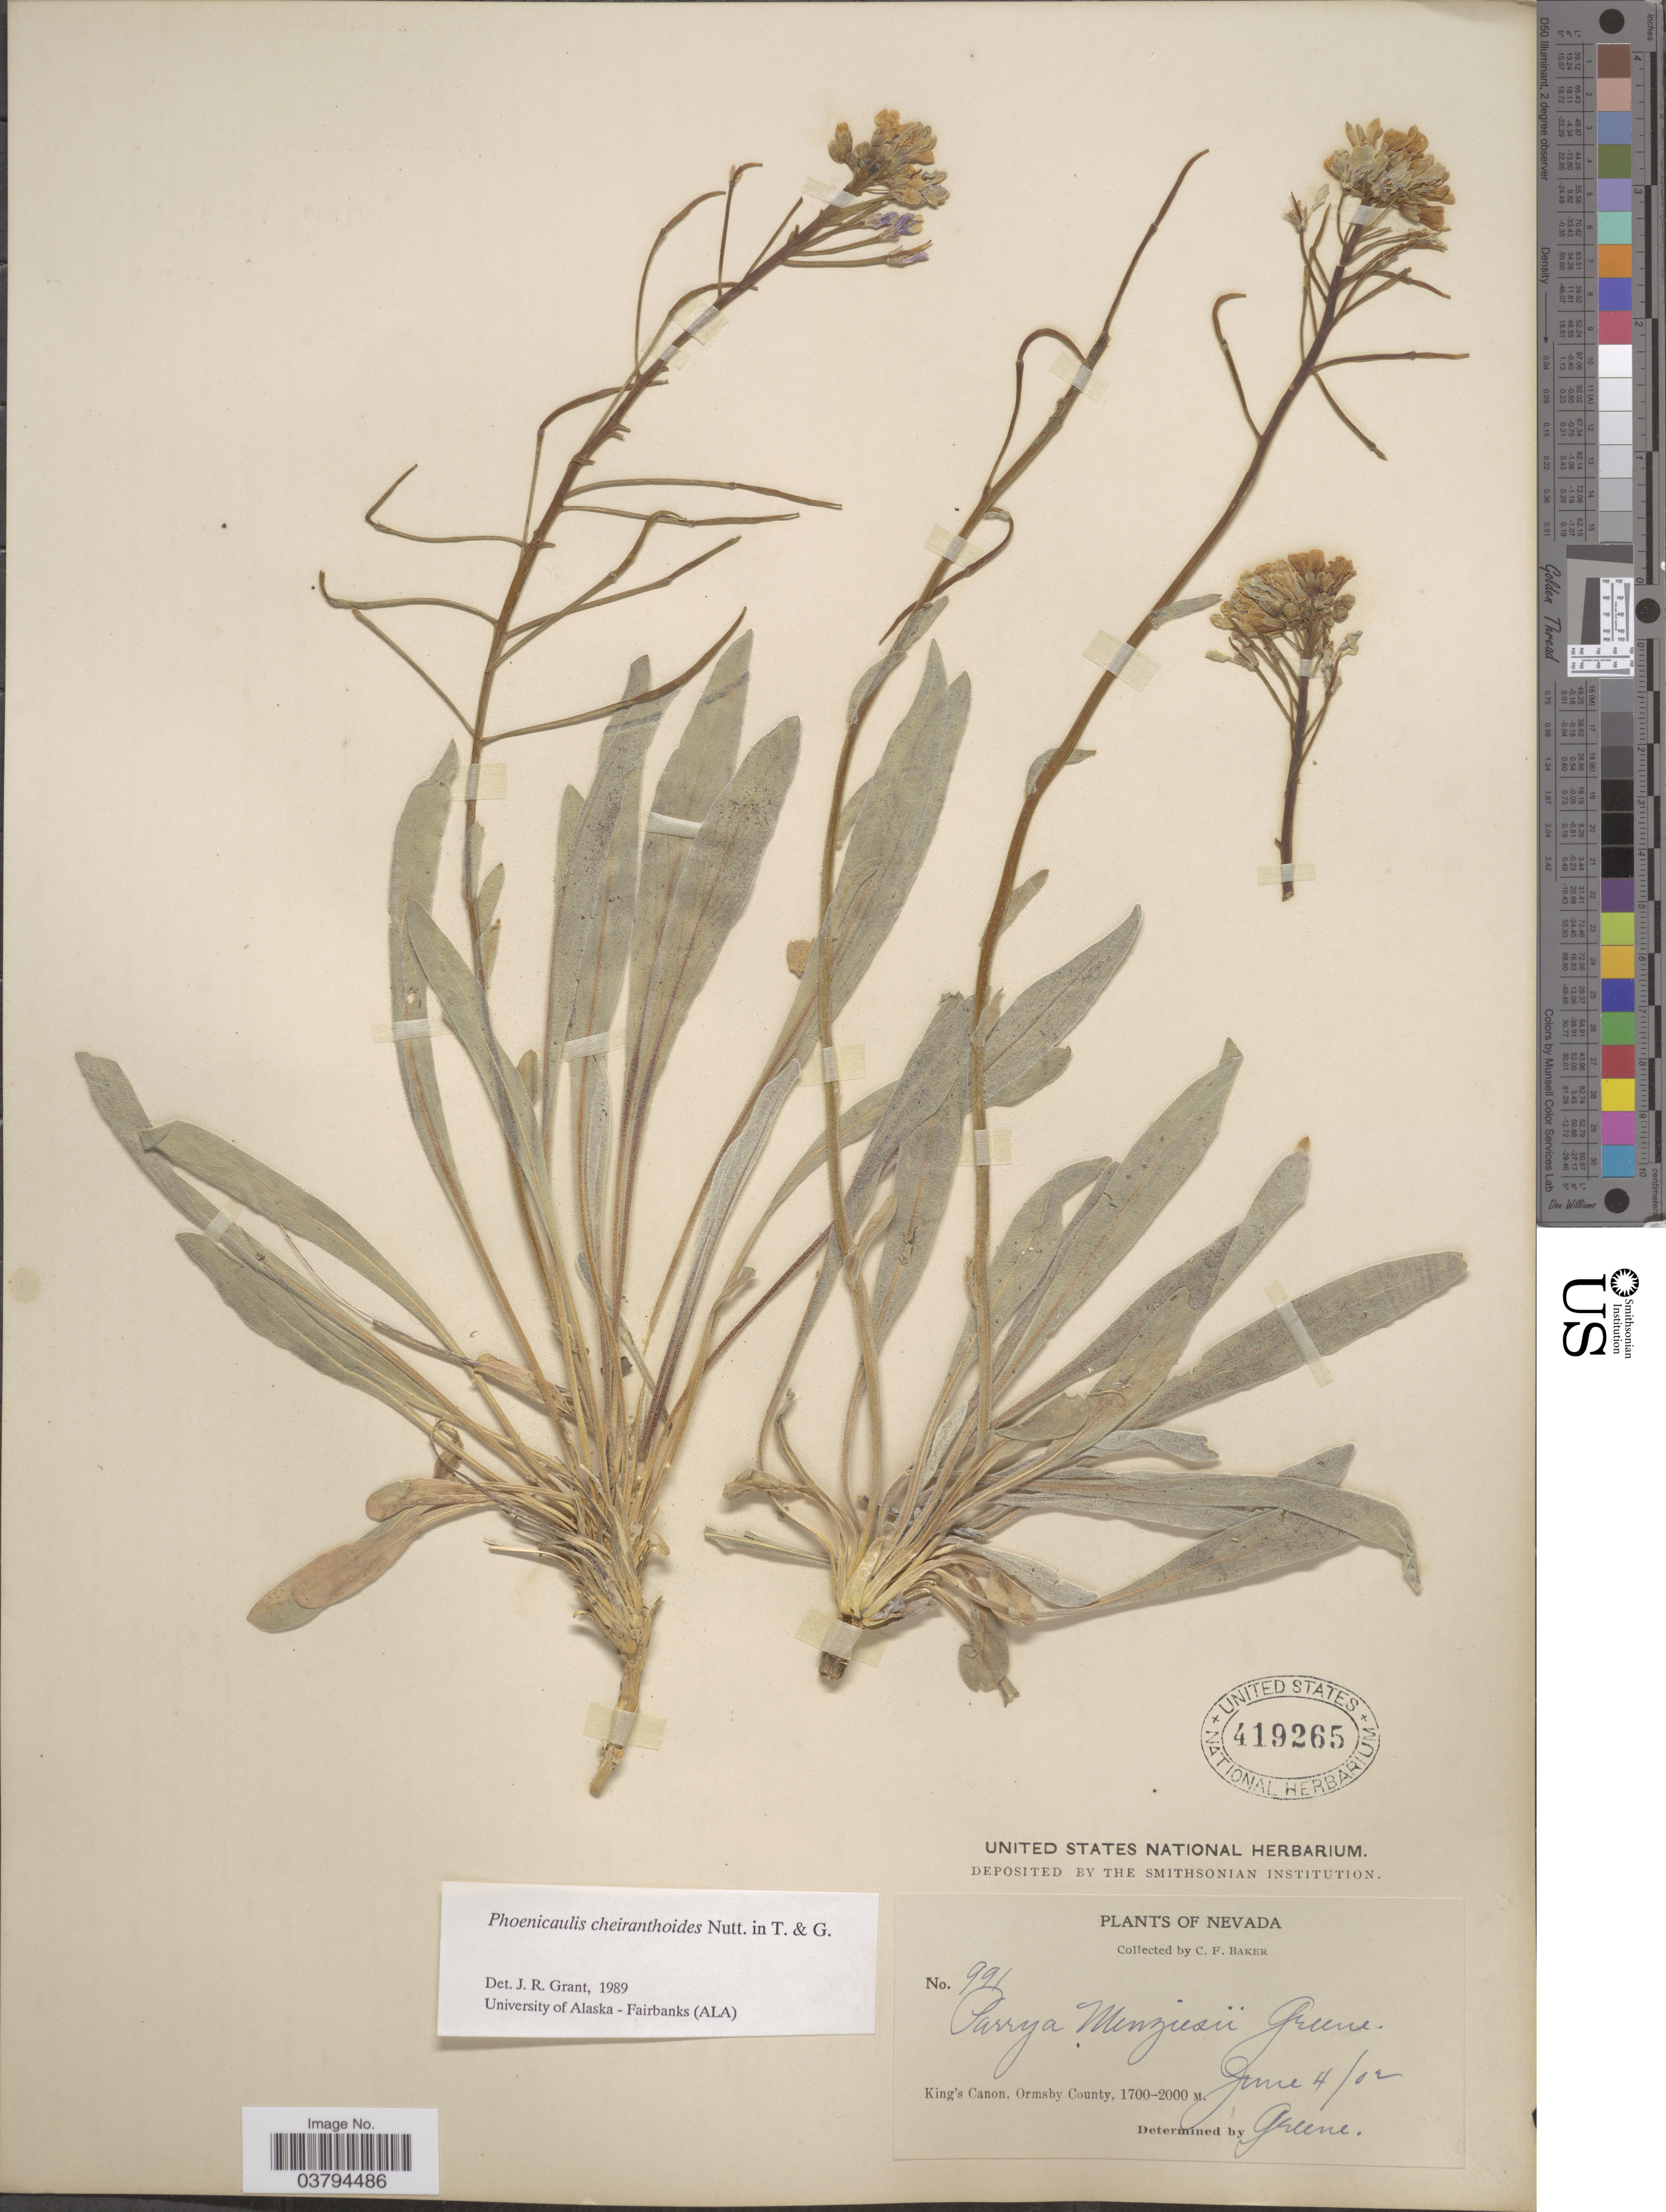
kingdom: Plantae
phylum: Tracheophyta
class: Magnoliopsida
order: Brassicales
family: Brassicaceae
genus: Phoenicaulis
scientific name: Phoenicaulis cheiranthoides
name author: Nutt.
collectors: C. F. Baker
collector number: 991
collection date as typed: Transcribed d/m/y: 4/6/2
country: United States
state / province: Nevada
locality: King's Canon, Ormsby County.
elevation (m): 1700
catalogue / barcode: US 419265